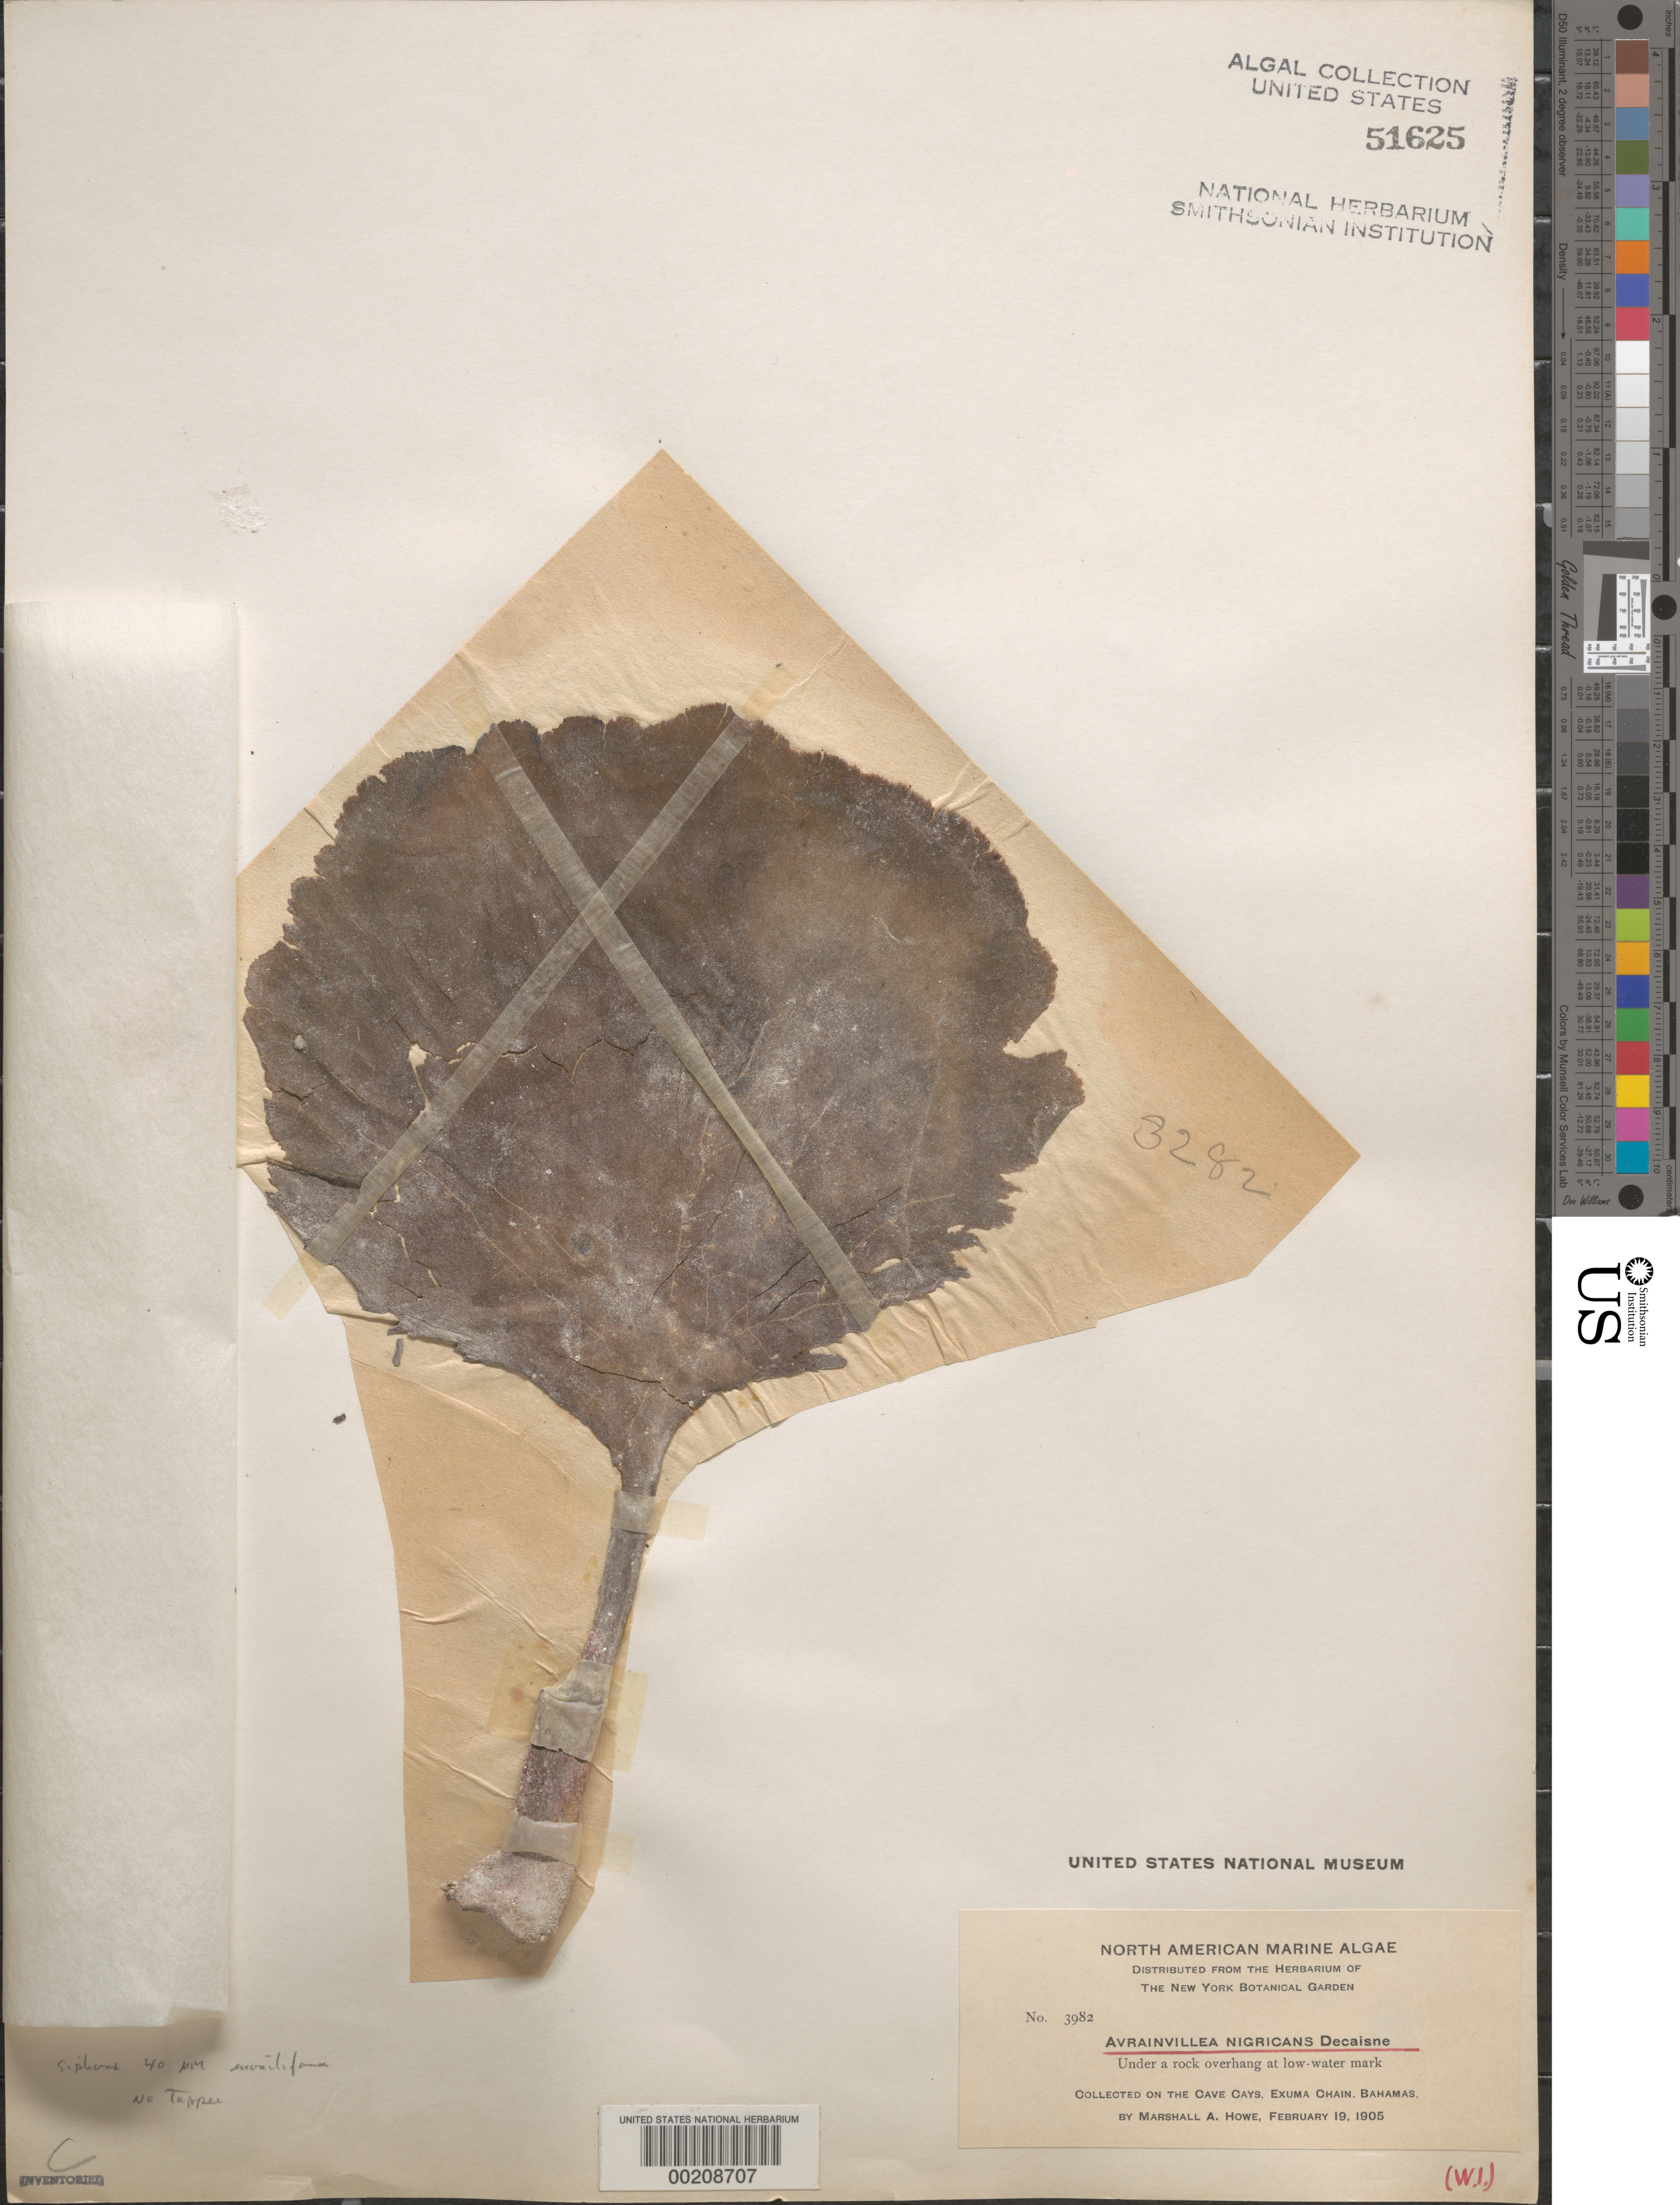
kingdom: Plantae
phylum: Chlorophyta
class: Ulvophyceae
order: Bryopsidales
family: Dichotomosiphonaceae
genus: Avrainvillea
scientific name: Avrainvillea nigricans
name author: Decne.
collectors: M. A. Howe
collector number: MAH 3982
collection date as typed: February 19, 1905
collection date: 1905-02-19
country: Bahamas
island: Cave Cays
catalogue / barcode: US 51625